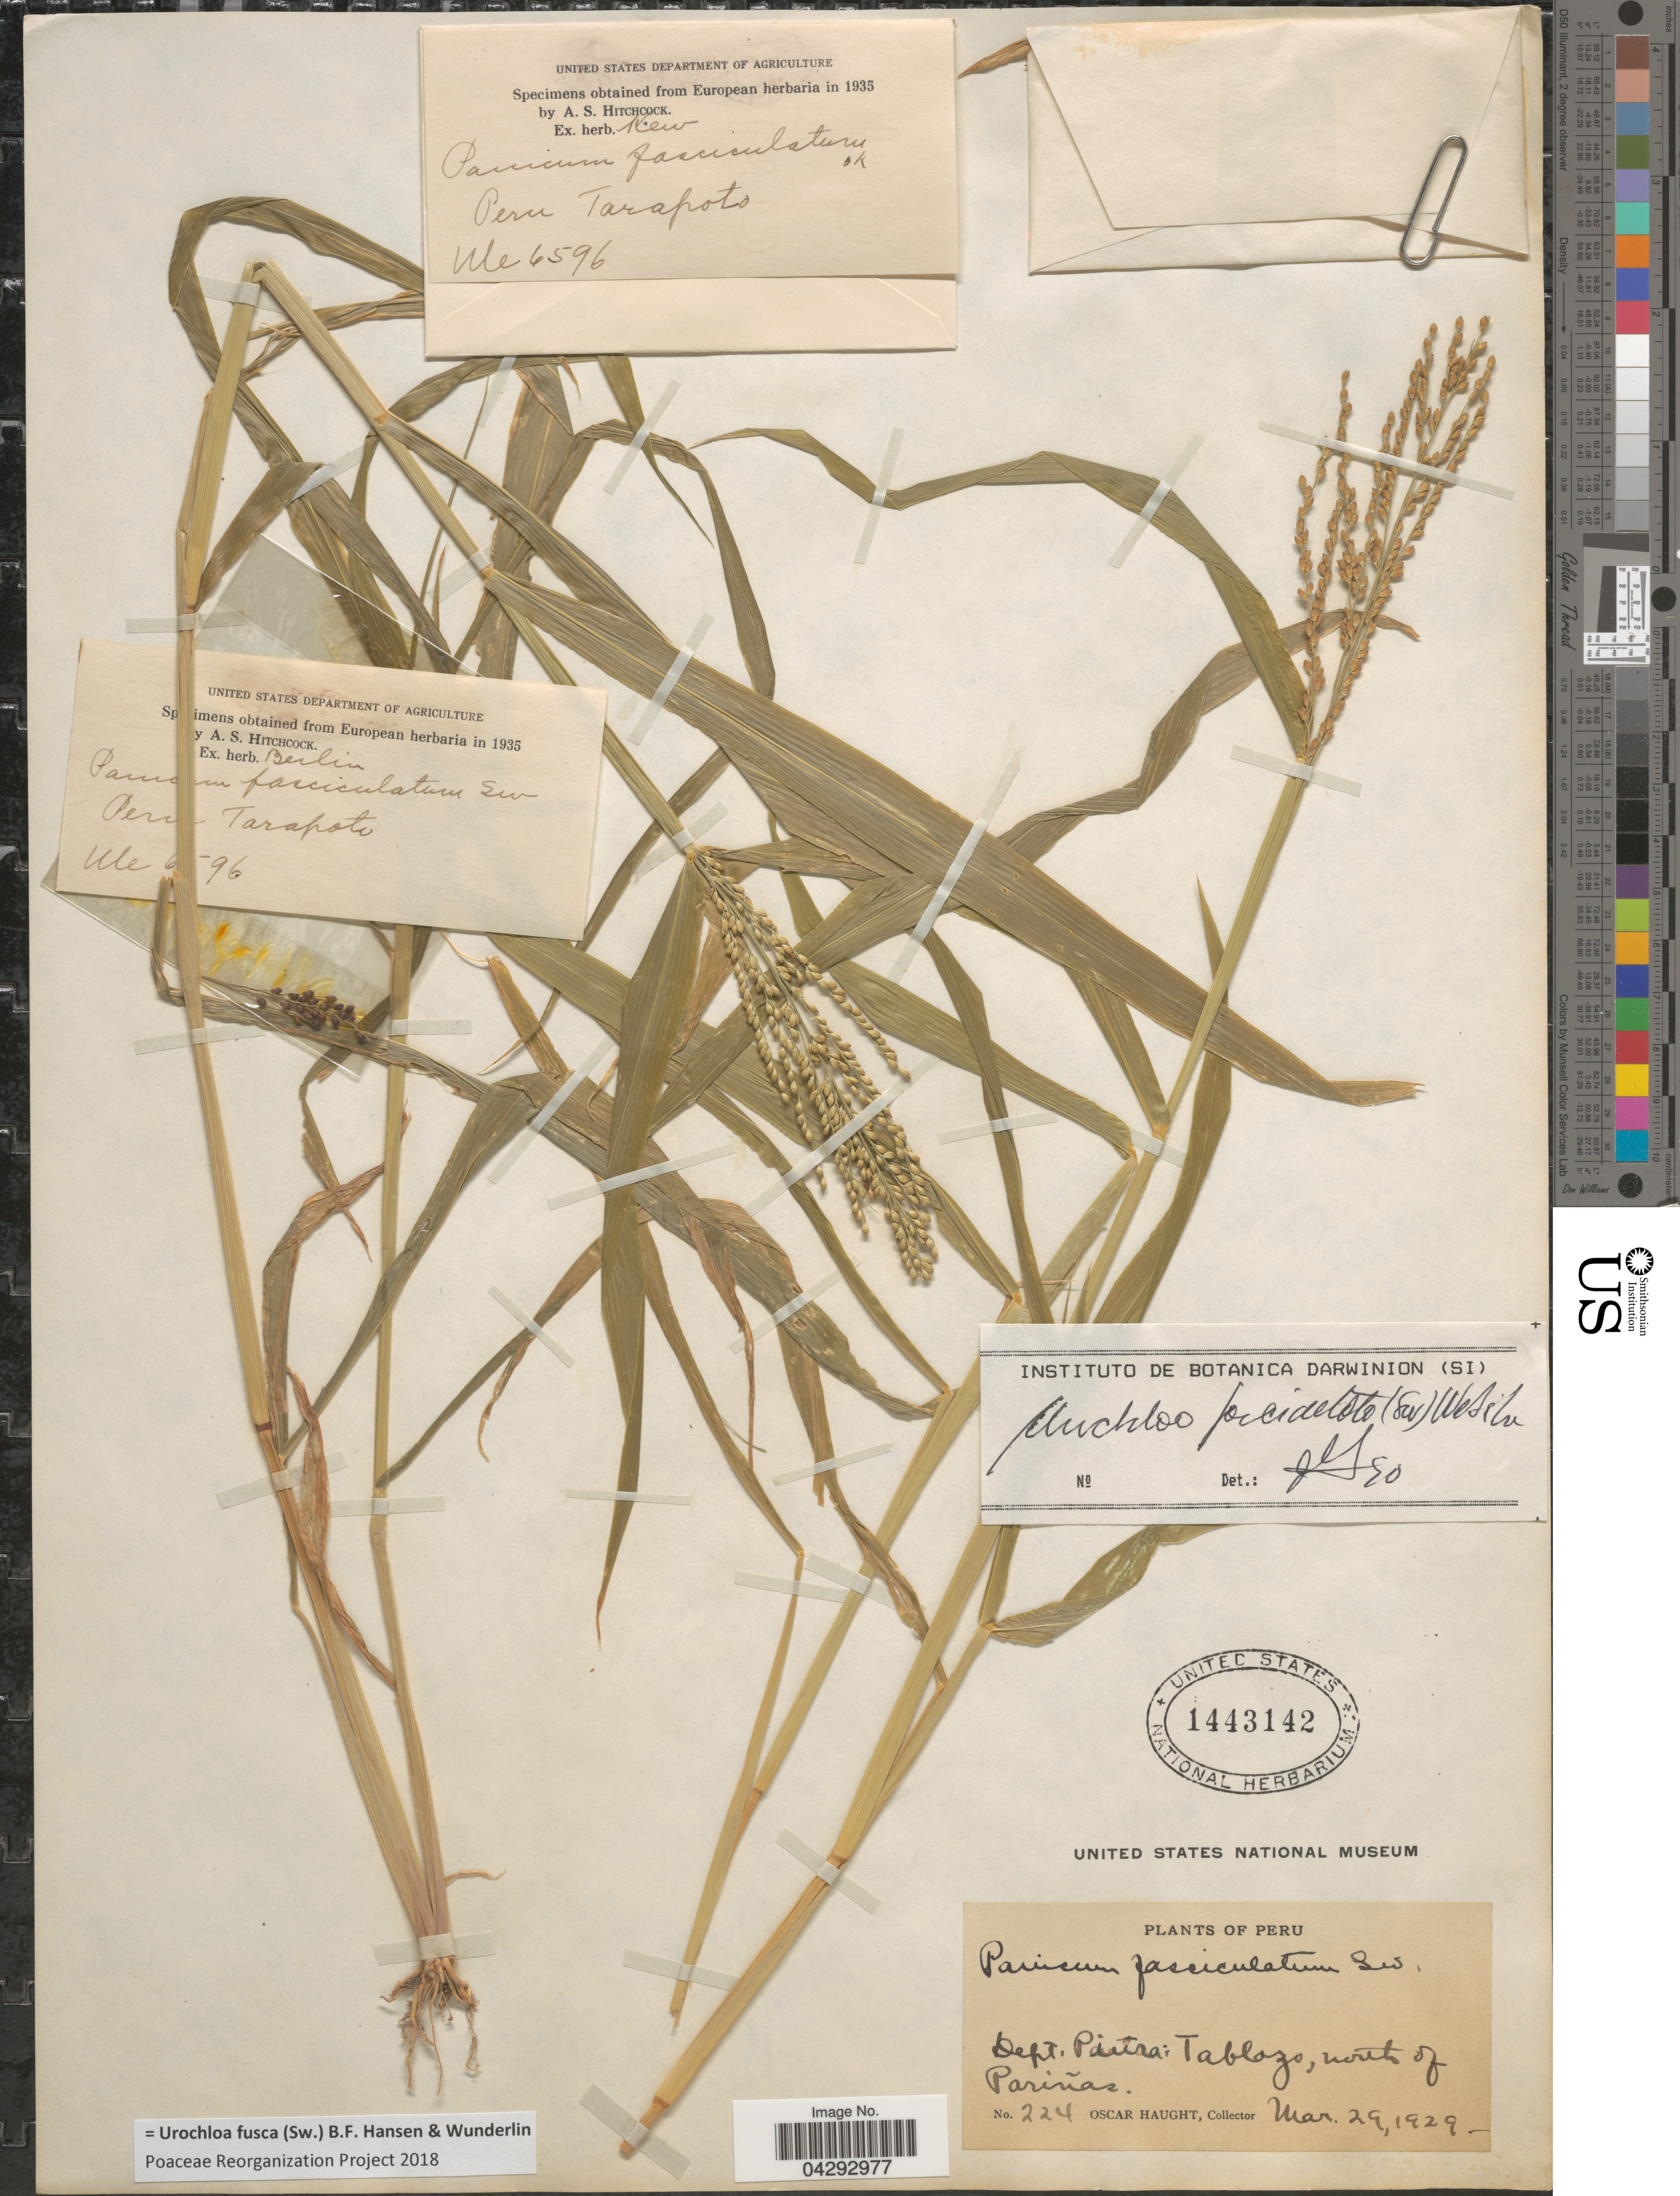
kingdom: Plantae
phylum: Tracheophyta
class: Liliopsida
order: Poales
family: Poaceae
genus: Urochloa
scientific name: Urochloa fusca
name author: (Sw.) B.F. Hansen & Wunderlin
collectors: -- Ule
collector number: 6596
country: Peru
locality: Tarapoto.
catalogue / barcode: US 1443142-2